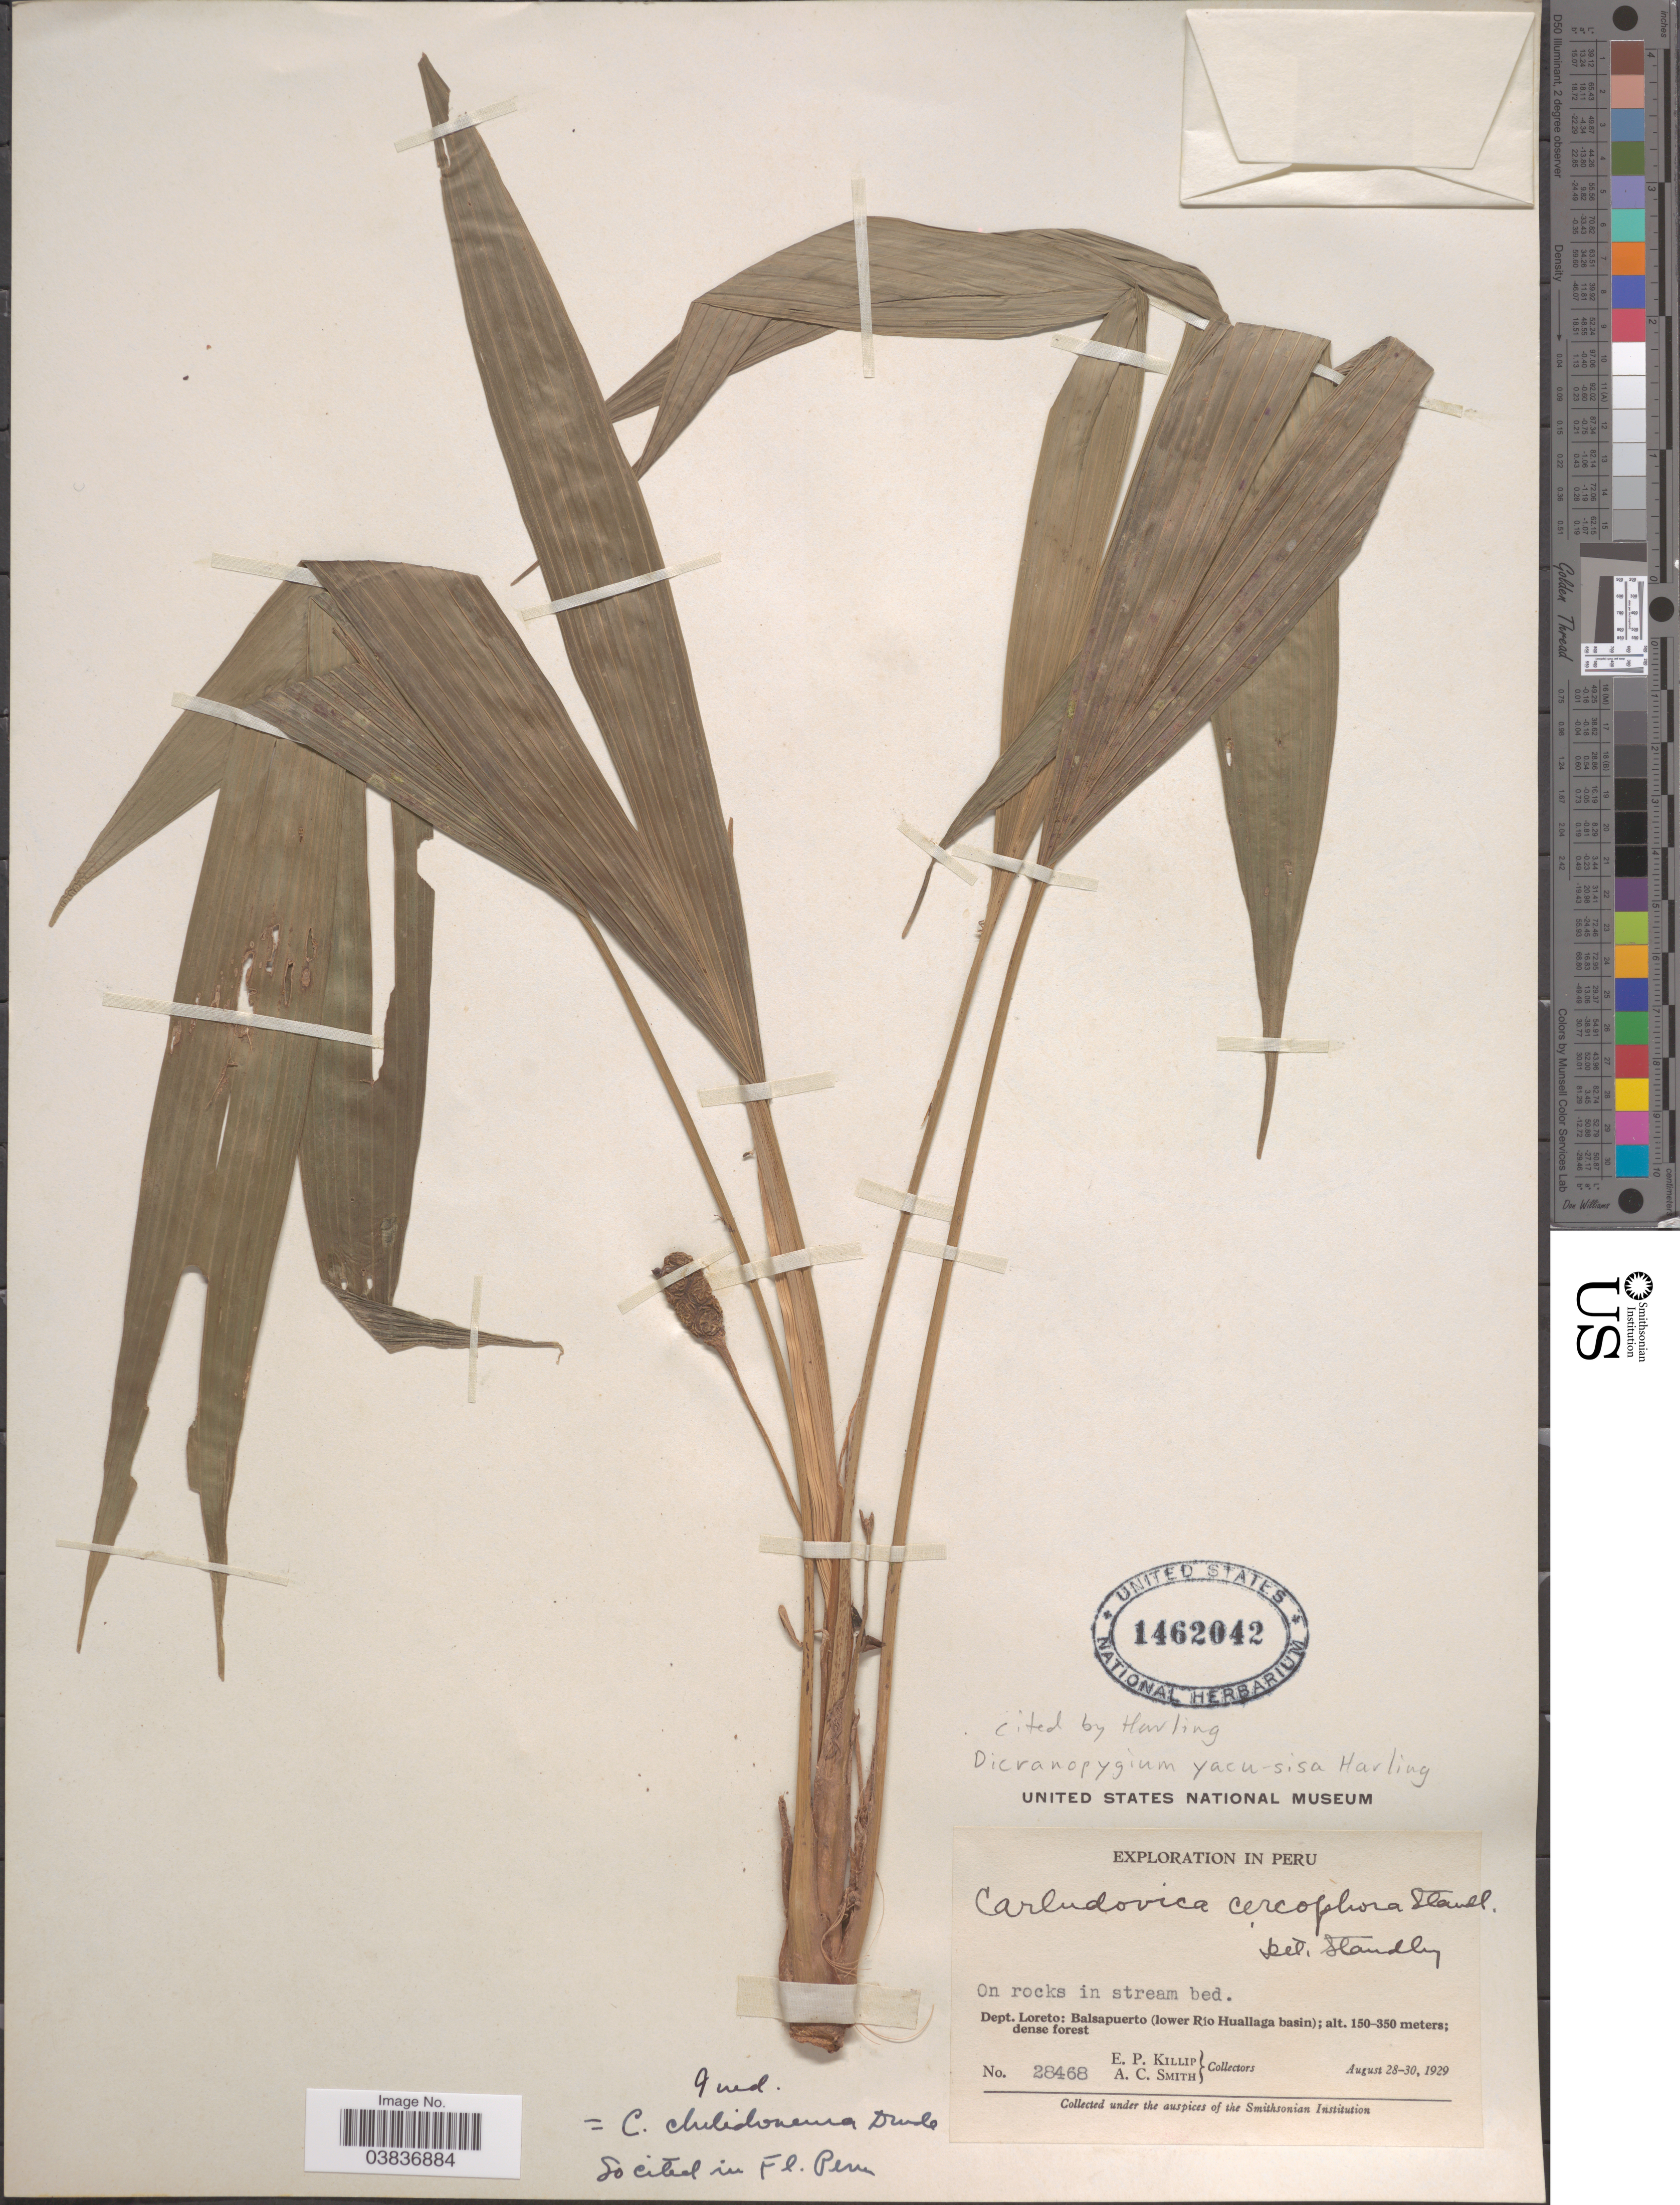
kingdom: Plantae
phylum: Tracheophyta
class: Liliopsida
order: Pandanales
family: Cyclanthaceae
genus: Dicranopygium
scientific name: Dicranopygium yacu-sisa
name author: Harling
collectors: E. P. Killip & A. C. Smith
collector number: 28468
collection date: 1929-08-28/1929-08-30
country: Peru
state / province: Loreto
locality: Dept. Loreto: Balsapuerto (lower Río Huallaga basin).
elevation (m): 150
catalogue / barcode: US 1462042